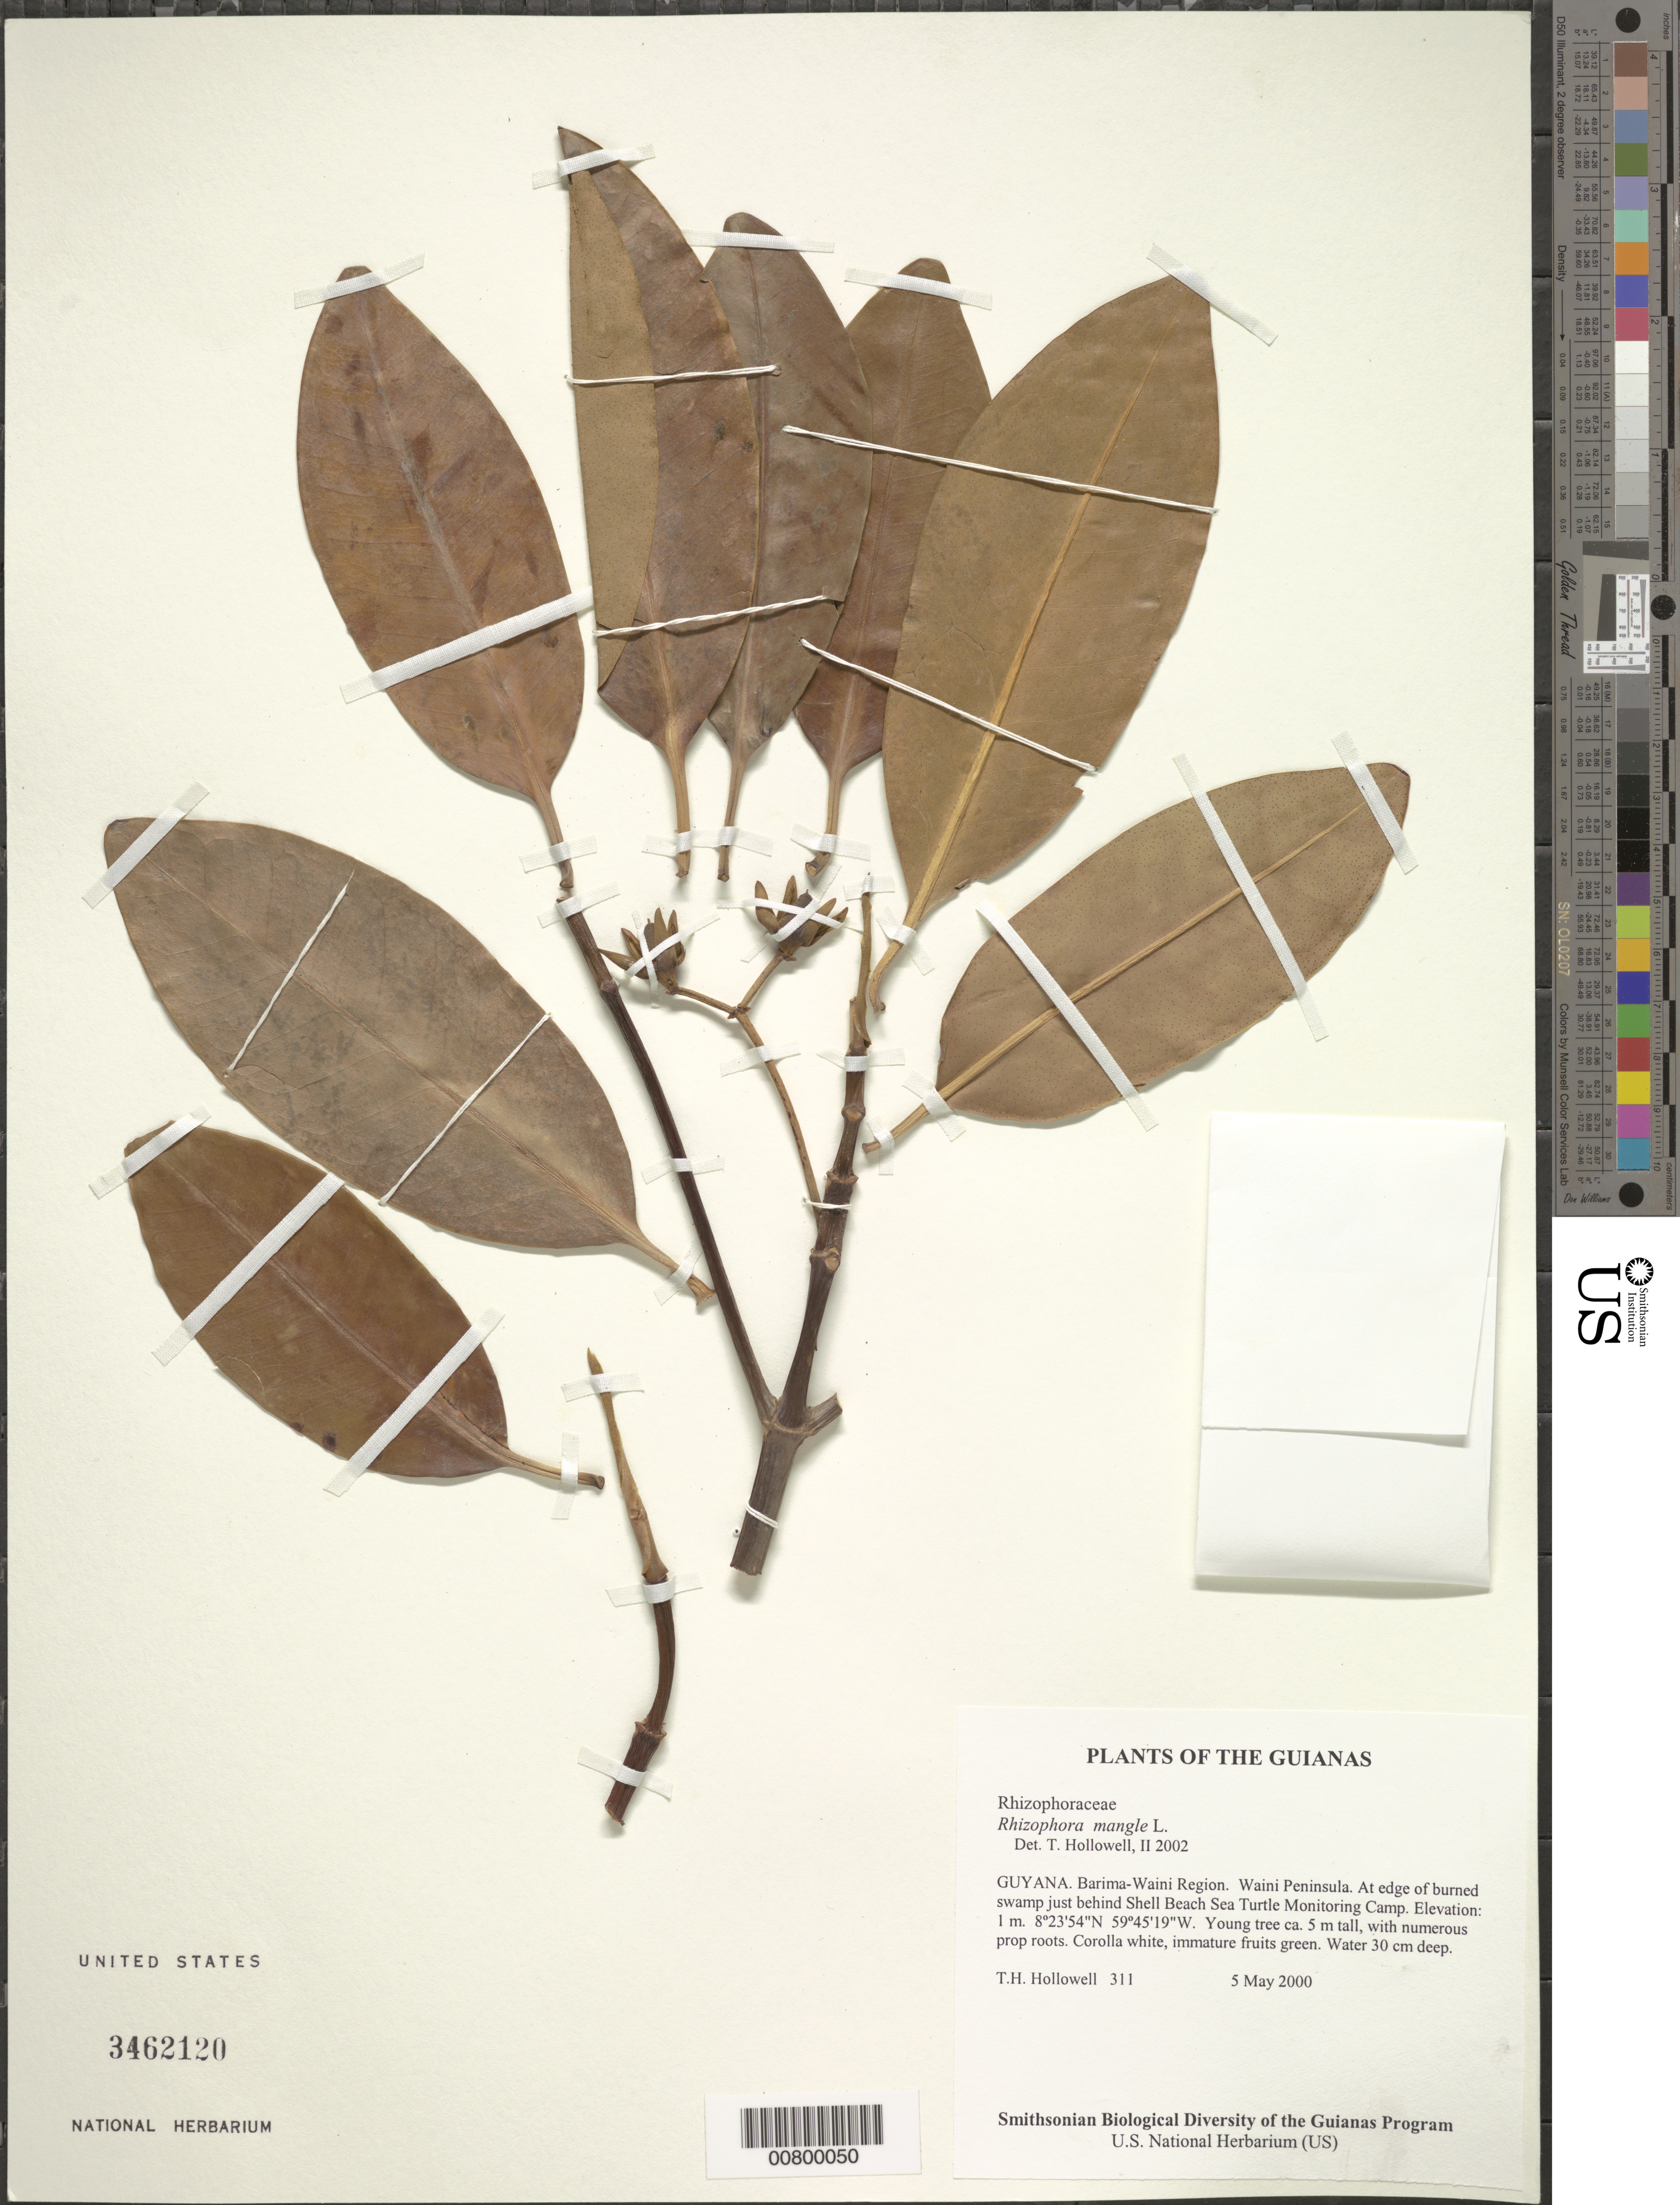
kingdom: Plantae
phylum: Tracheophyta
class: Magnoliopsida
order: Malpighiales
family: Rhizophoraceae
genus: Rhizophora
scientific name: Rhizophora mangle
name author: L.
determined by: Hollowell, T. H., (BOT), Smithsonian Institution - National Museum of Natural History (UNITED STATES)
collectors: T. Hollowell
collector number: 311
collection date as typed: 5 May 2000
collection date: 2000-05-05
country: Guyana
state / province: Barima-Waini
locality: Waini Peninsula. Just behind Shell Beach Sea Turtle Monitoring Camp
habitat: Edge of burned Avicennia swamp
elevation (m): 1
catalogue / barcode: US 3462120